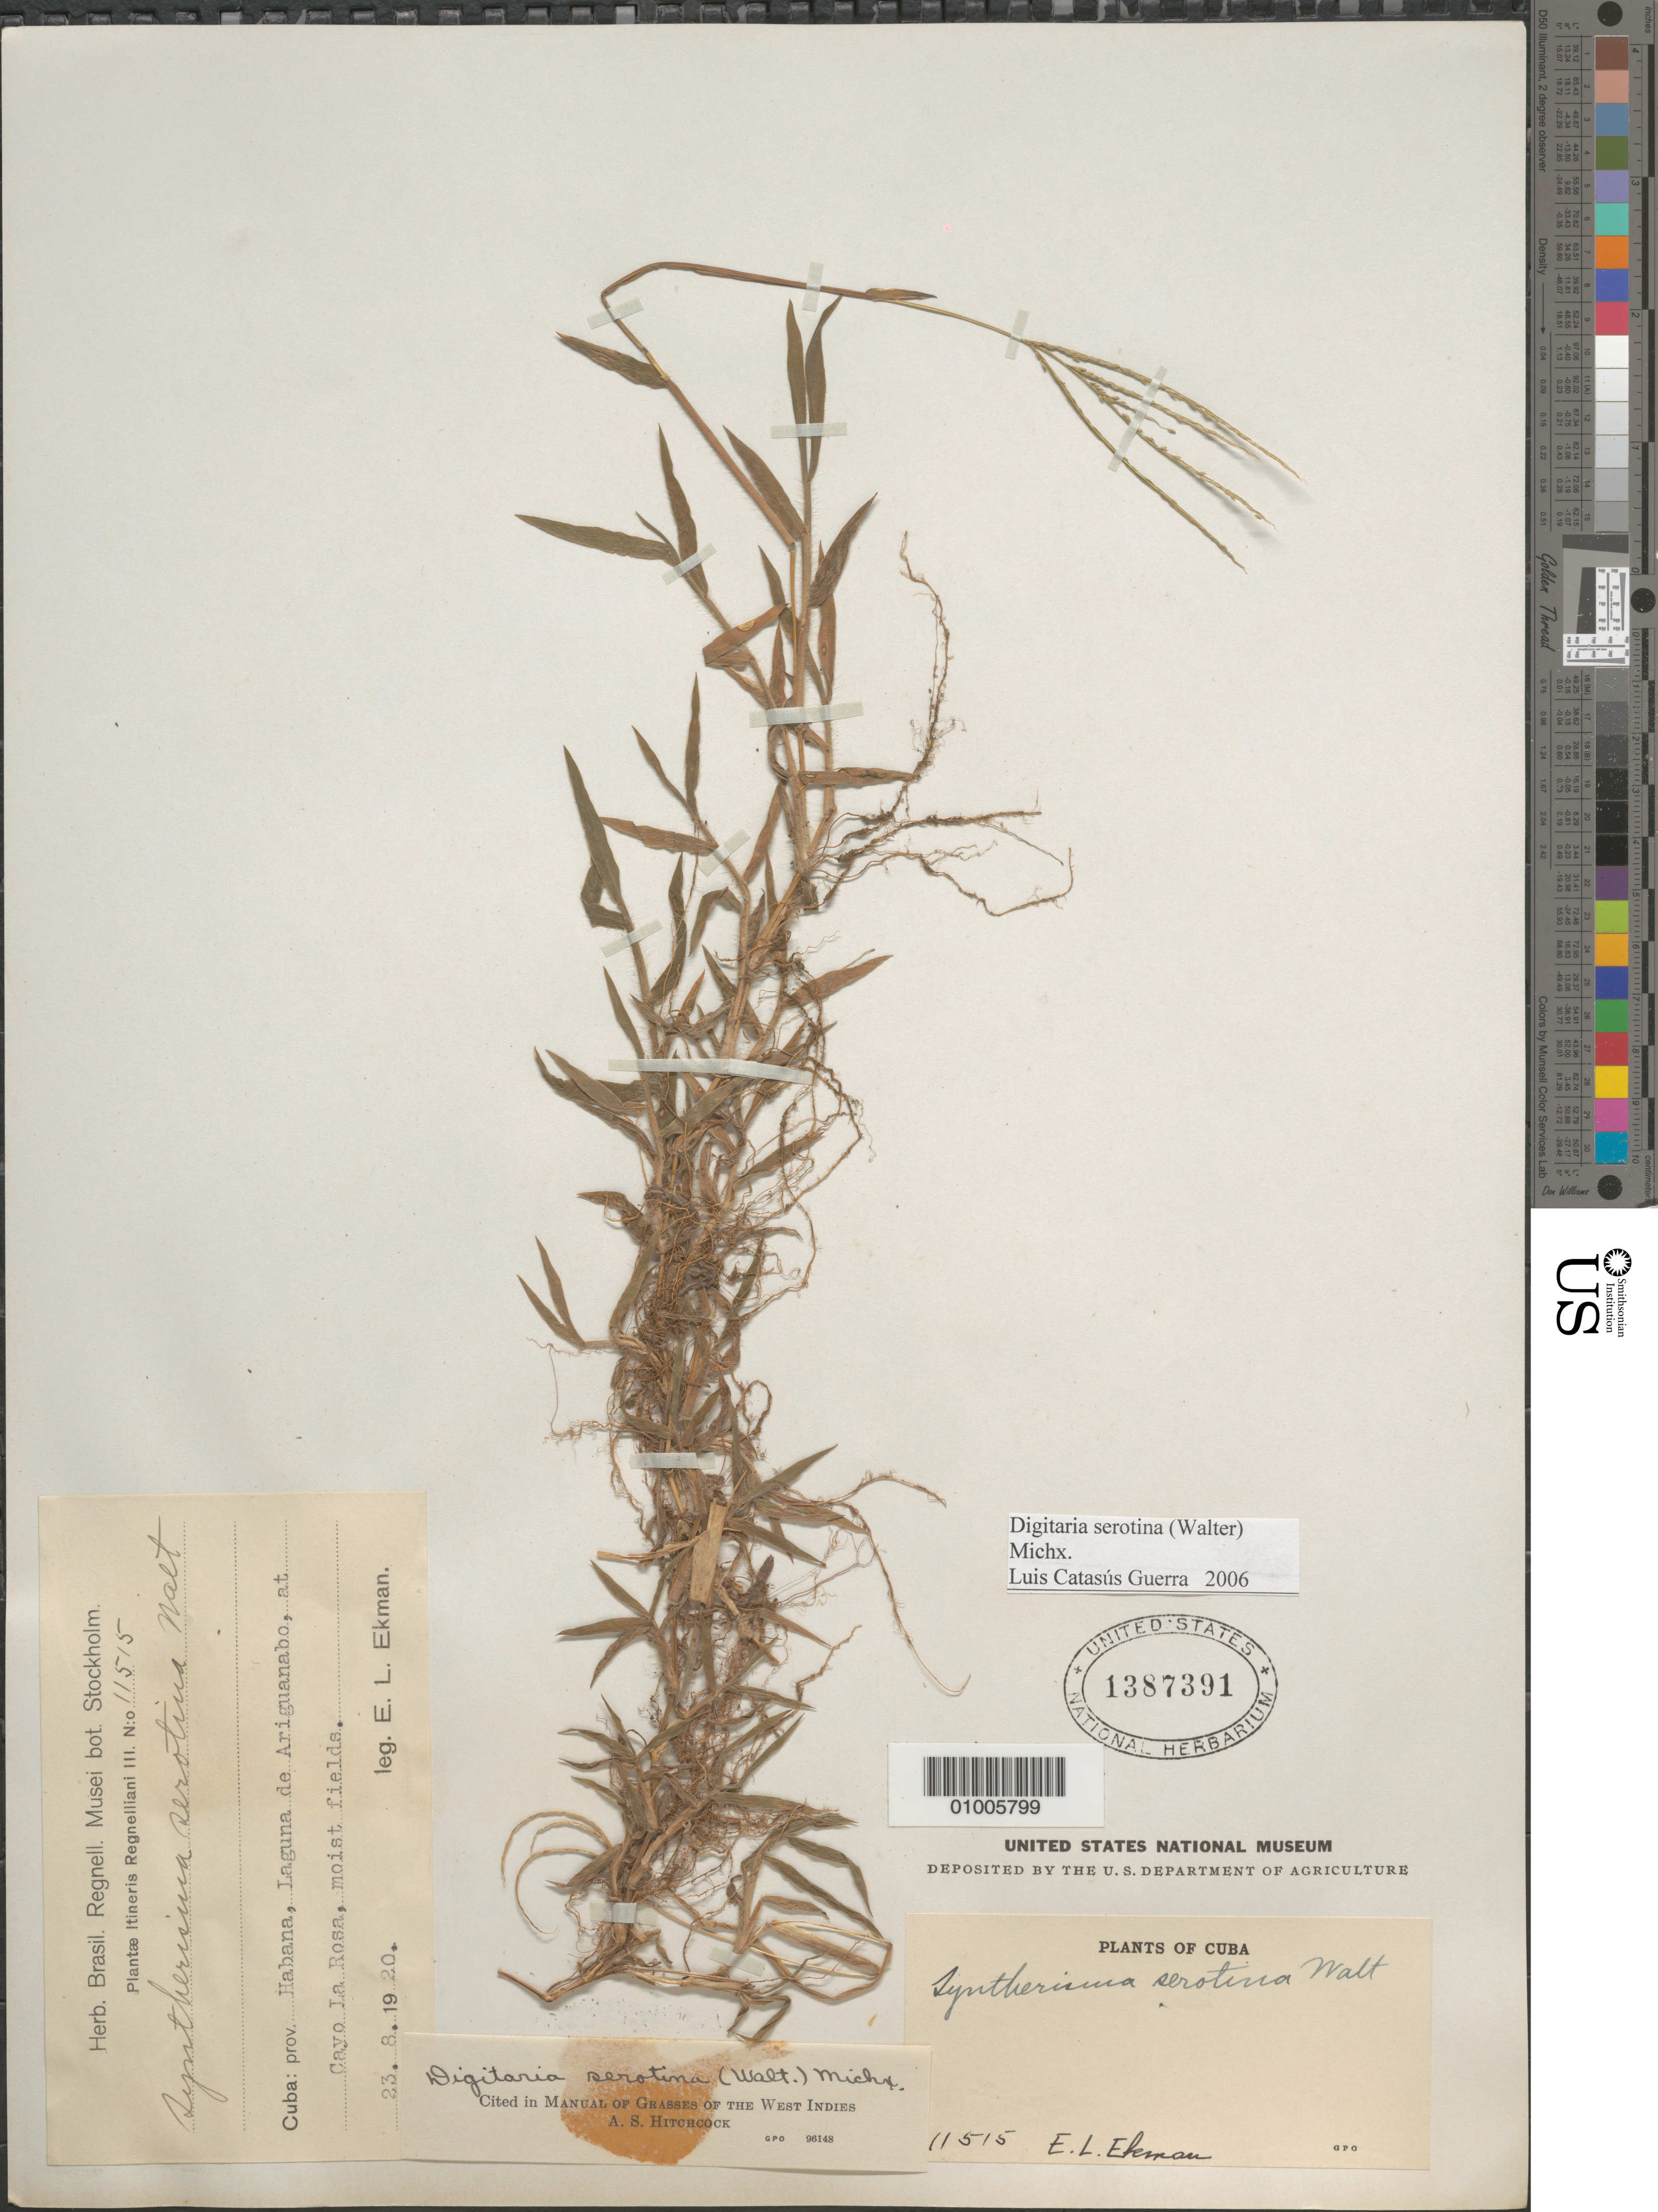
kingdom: Plantae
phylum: Tracheophyta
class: Liliopsida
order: Poales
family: Poaceae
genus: Digitaria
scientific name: Digitaria serotina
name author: (Walter) Michx.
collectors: E. L. Ekman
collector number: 11515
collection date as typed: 23 Aug 1920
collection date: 1920-08-23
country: Cuba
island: Cuba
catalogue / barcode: US 1837391